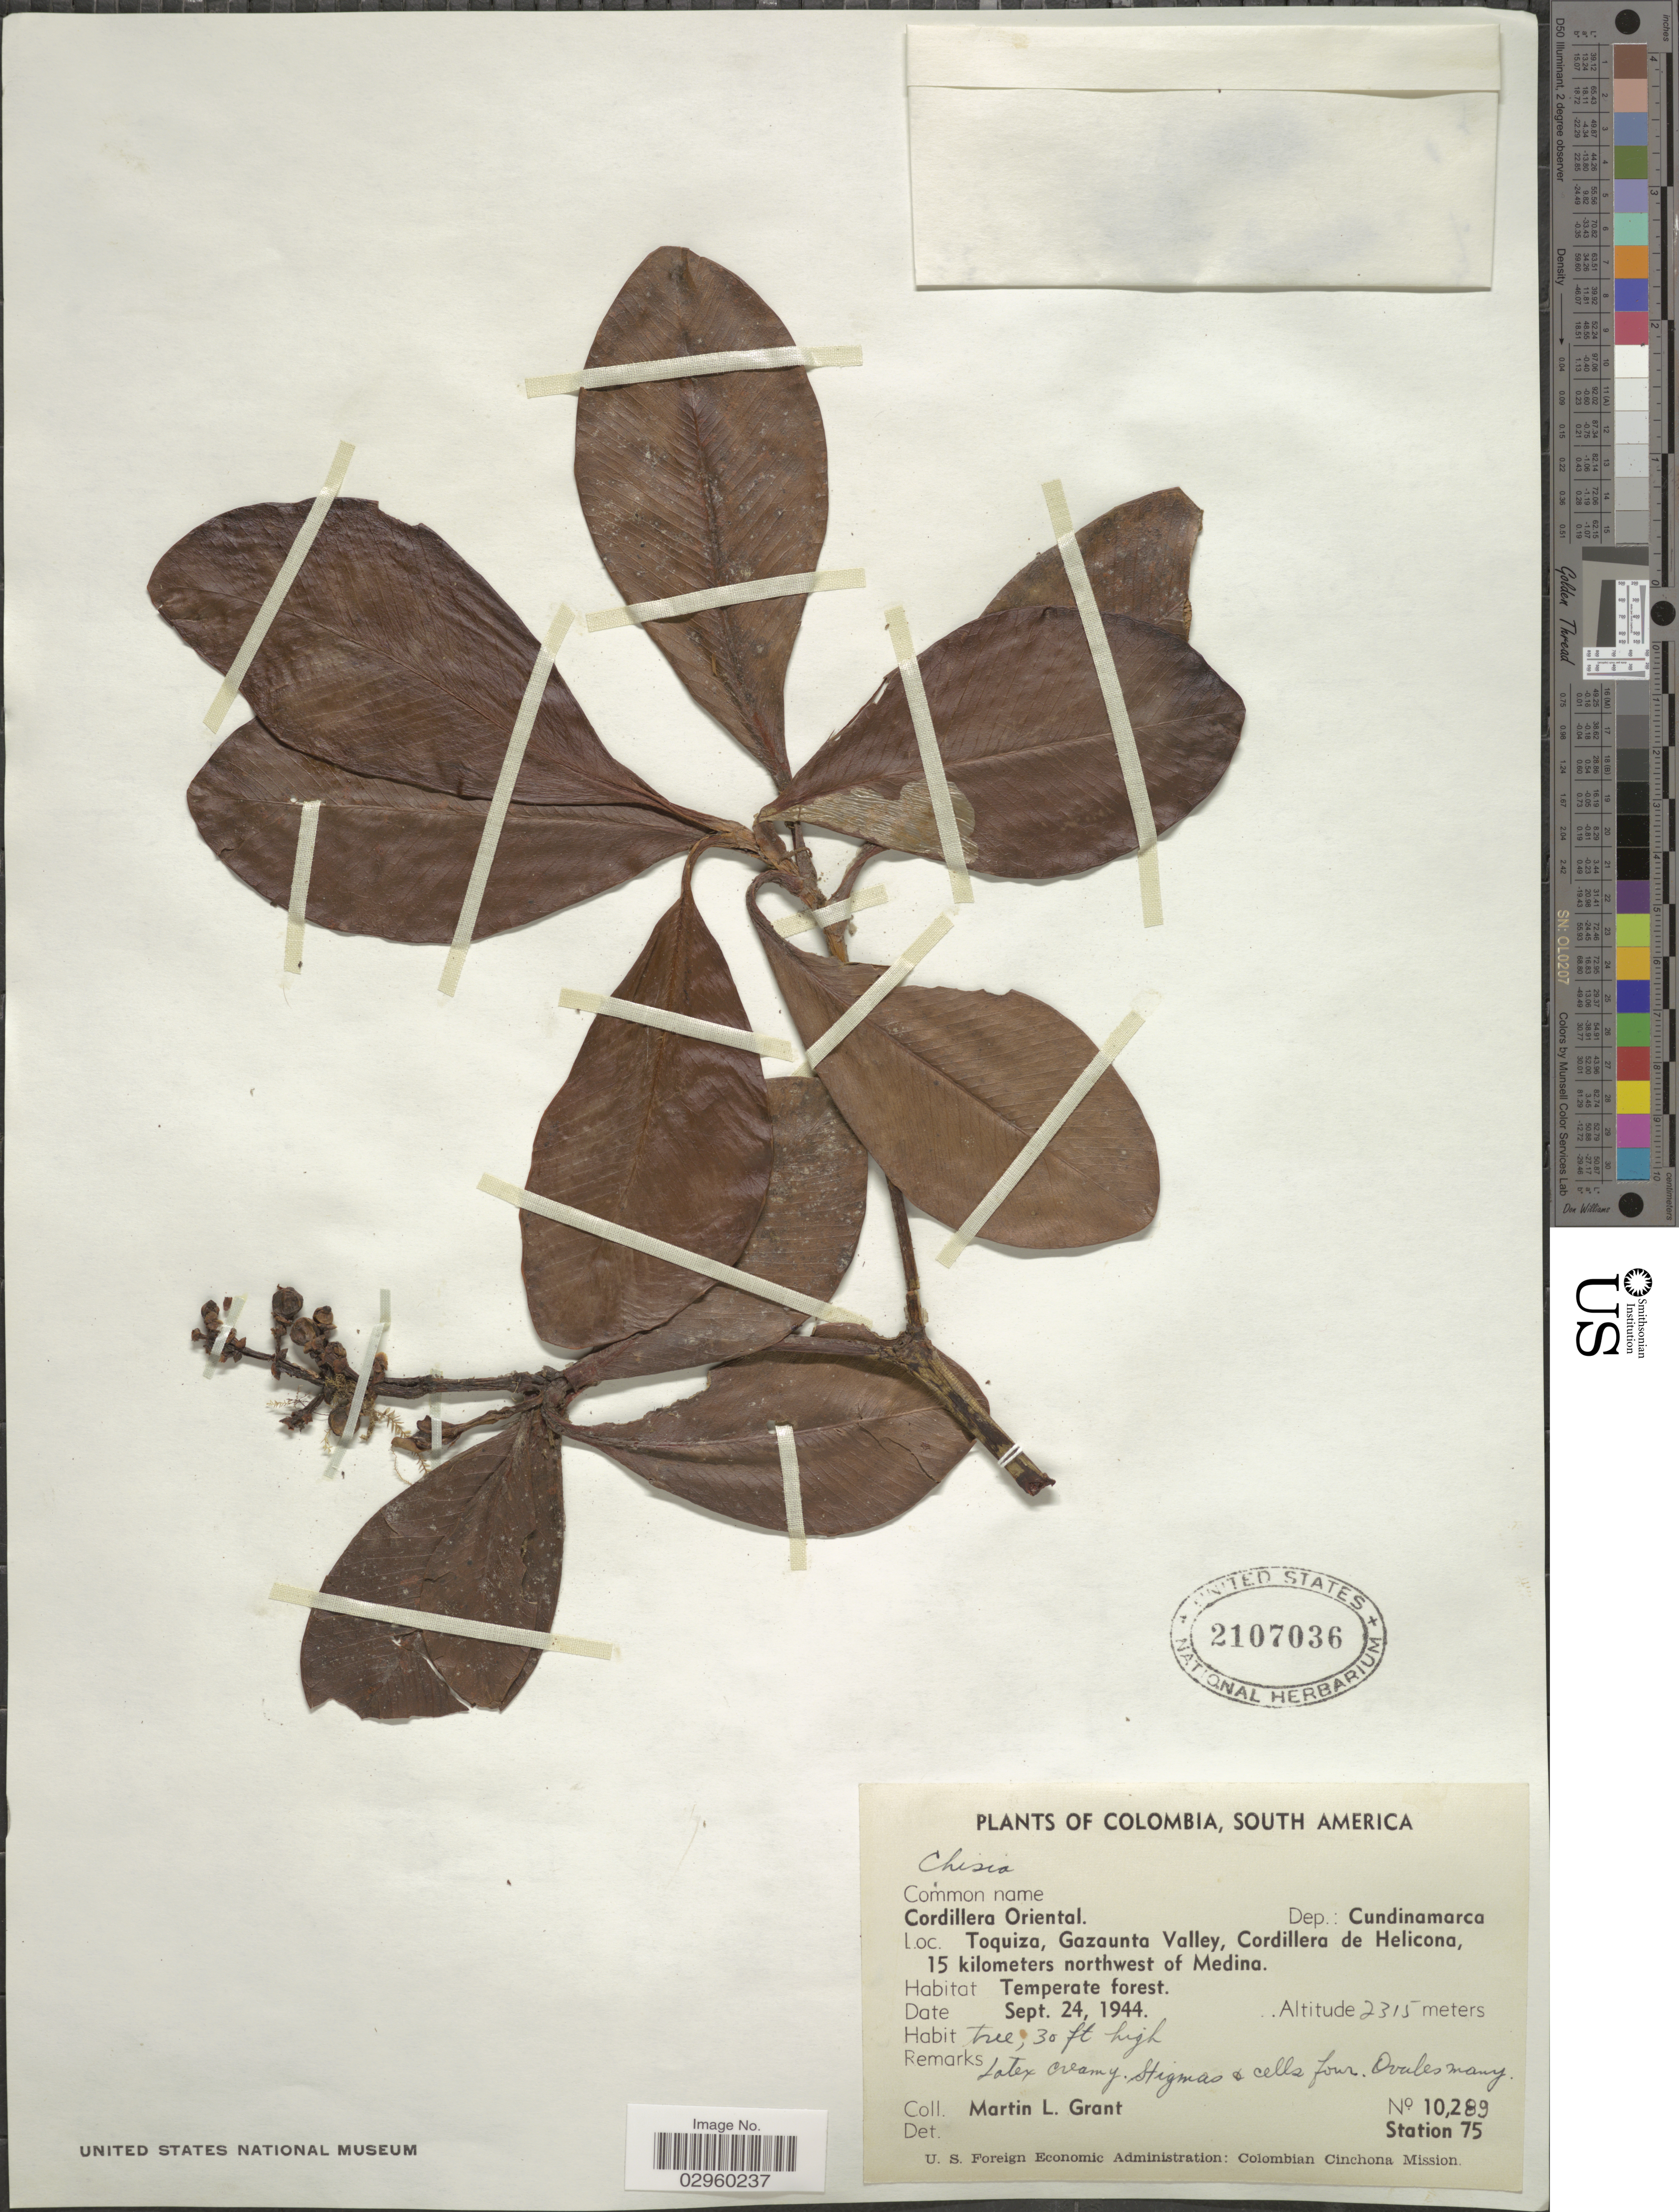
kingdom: Plantae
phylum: Tracheophyta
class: Magnoliopsida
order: Malpighiales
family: Clusiaceae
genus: Clusia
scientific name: Clusia sp.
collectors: M. L. Grant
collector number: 10289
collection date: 1944-09-24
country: Colombia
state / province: Cundinamarca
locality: Cordillera Oriental, Dep.: Cundinamarca, Toquiza, Gazaunta Valley, Cordillera de Helicona, 15 kilometers northwest of Medina, Station 75.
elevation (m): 2315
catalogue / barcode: US 2107036